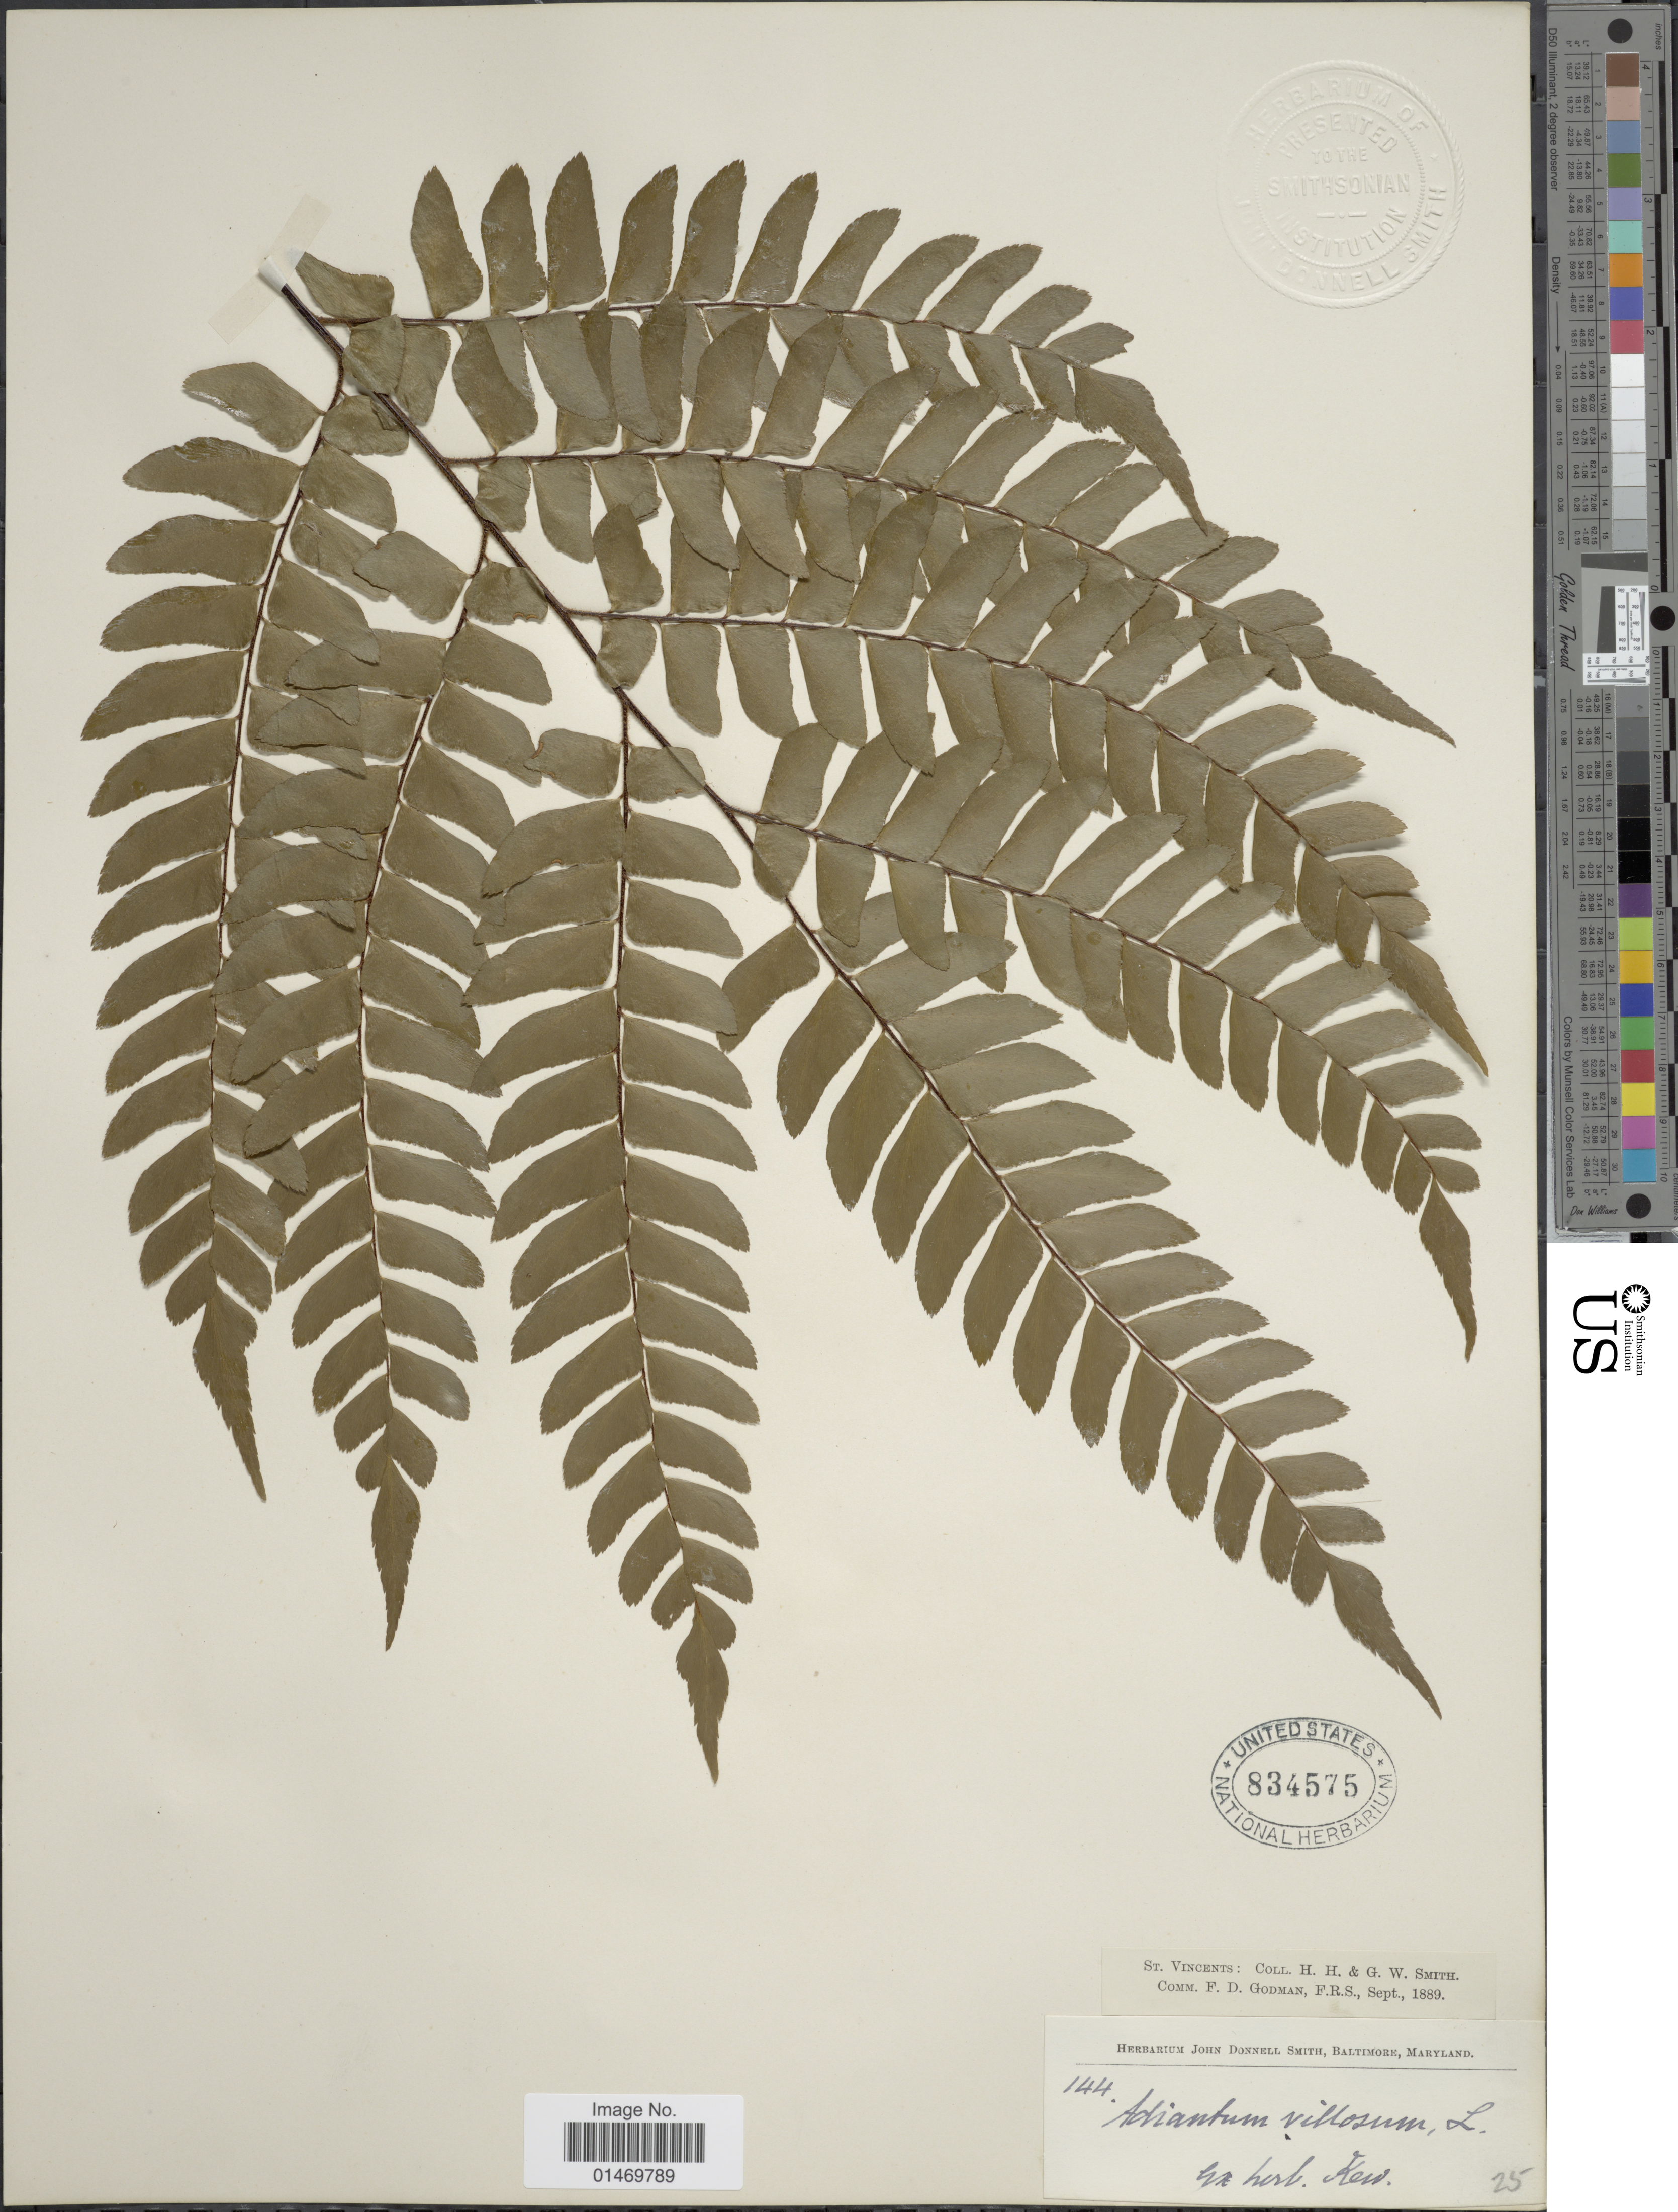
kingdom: Plantae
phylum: Tracheophyta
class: Polypodiopsida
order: Polypodiales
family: Pteridaceae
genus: Adiantum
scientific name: Adiantum villosum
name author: L.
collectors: H. H. Smith & G. Smith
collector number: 144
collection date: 1889-09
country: St. Vincent - Grenadines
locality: St. Vincents.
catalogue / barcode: US 834575